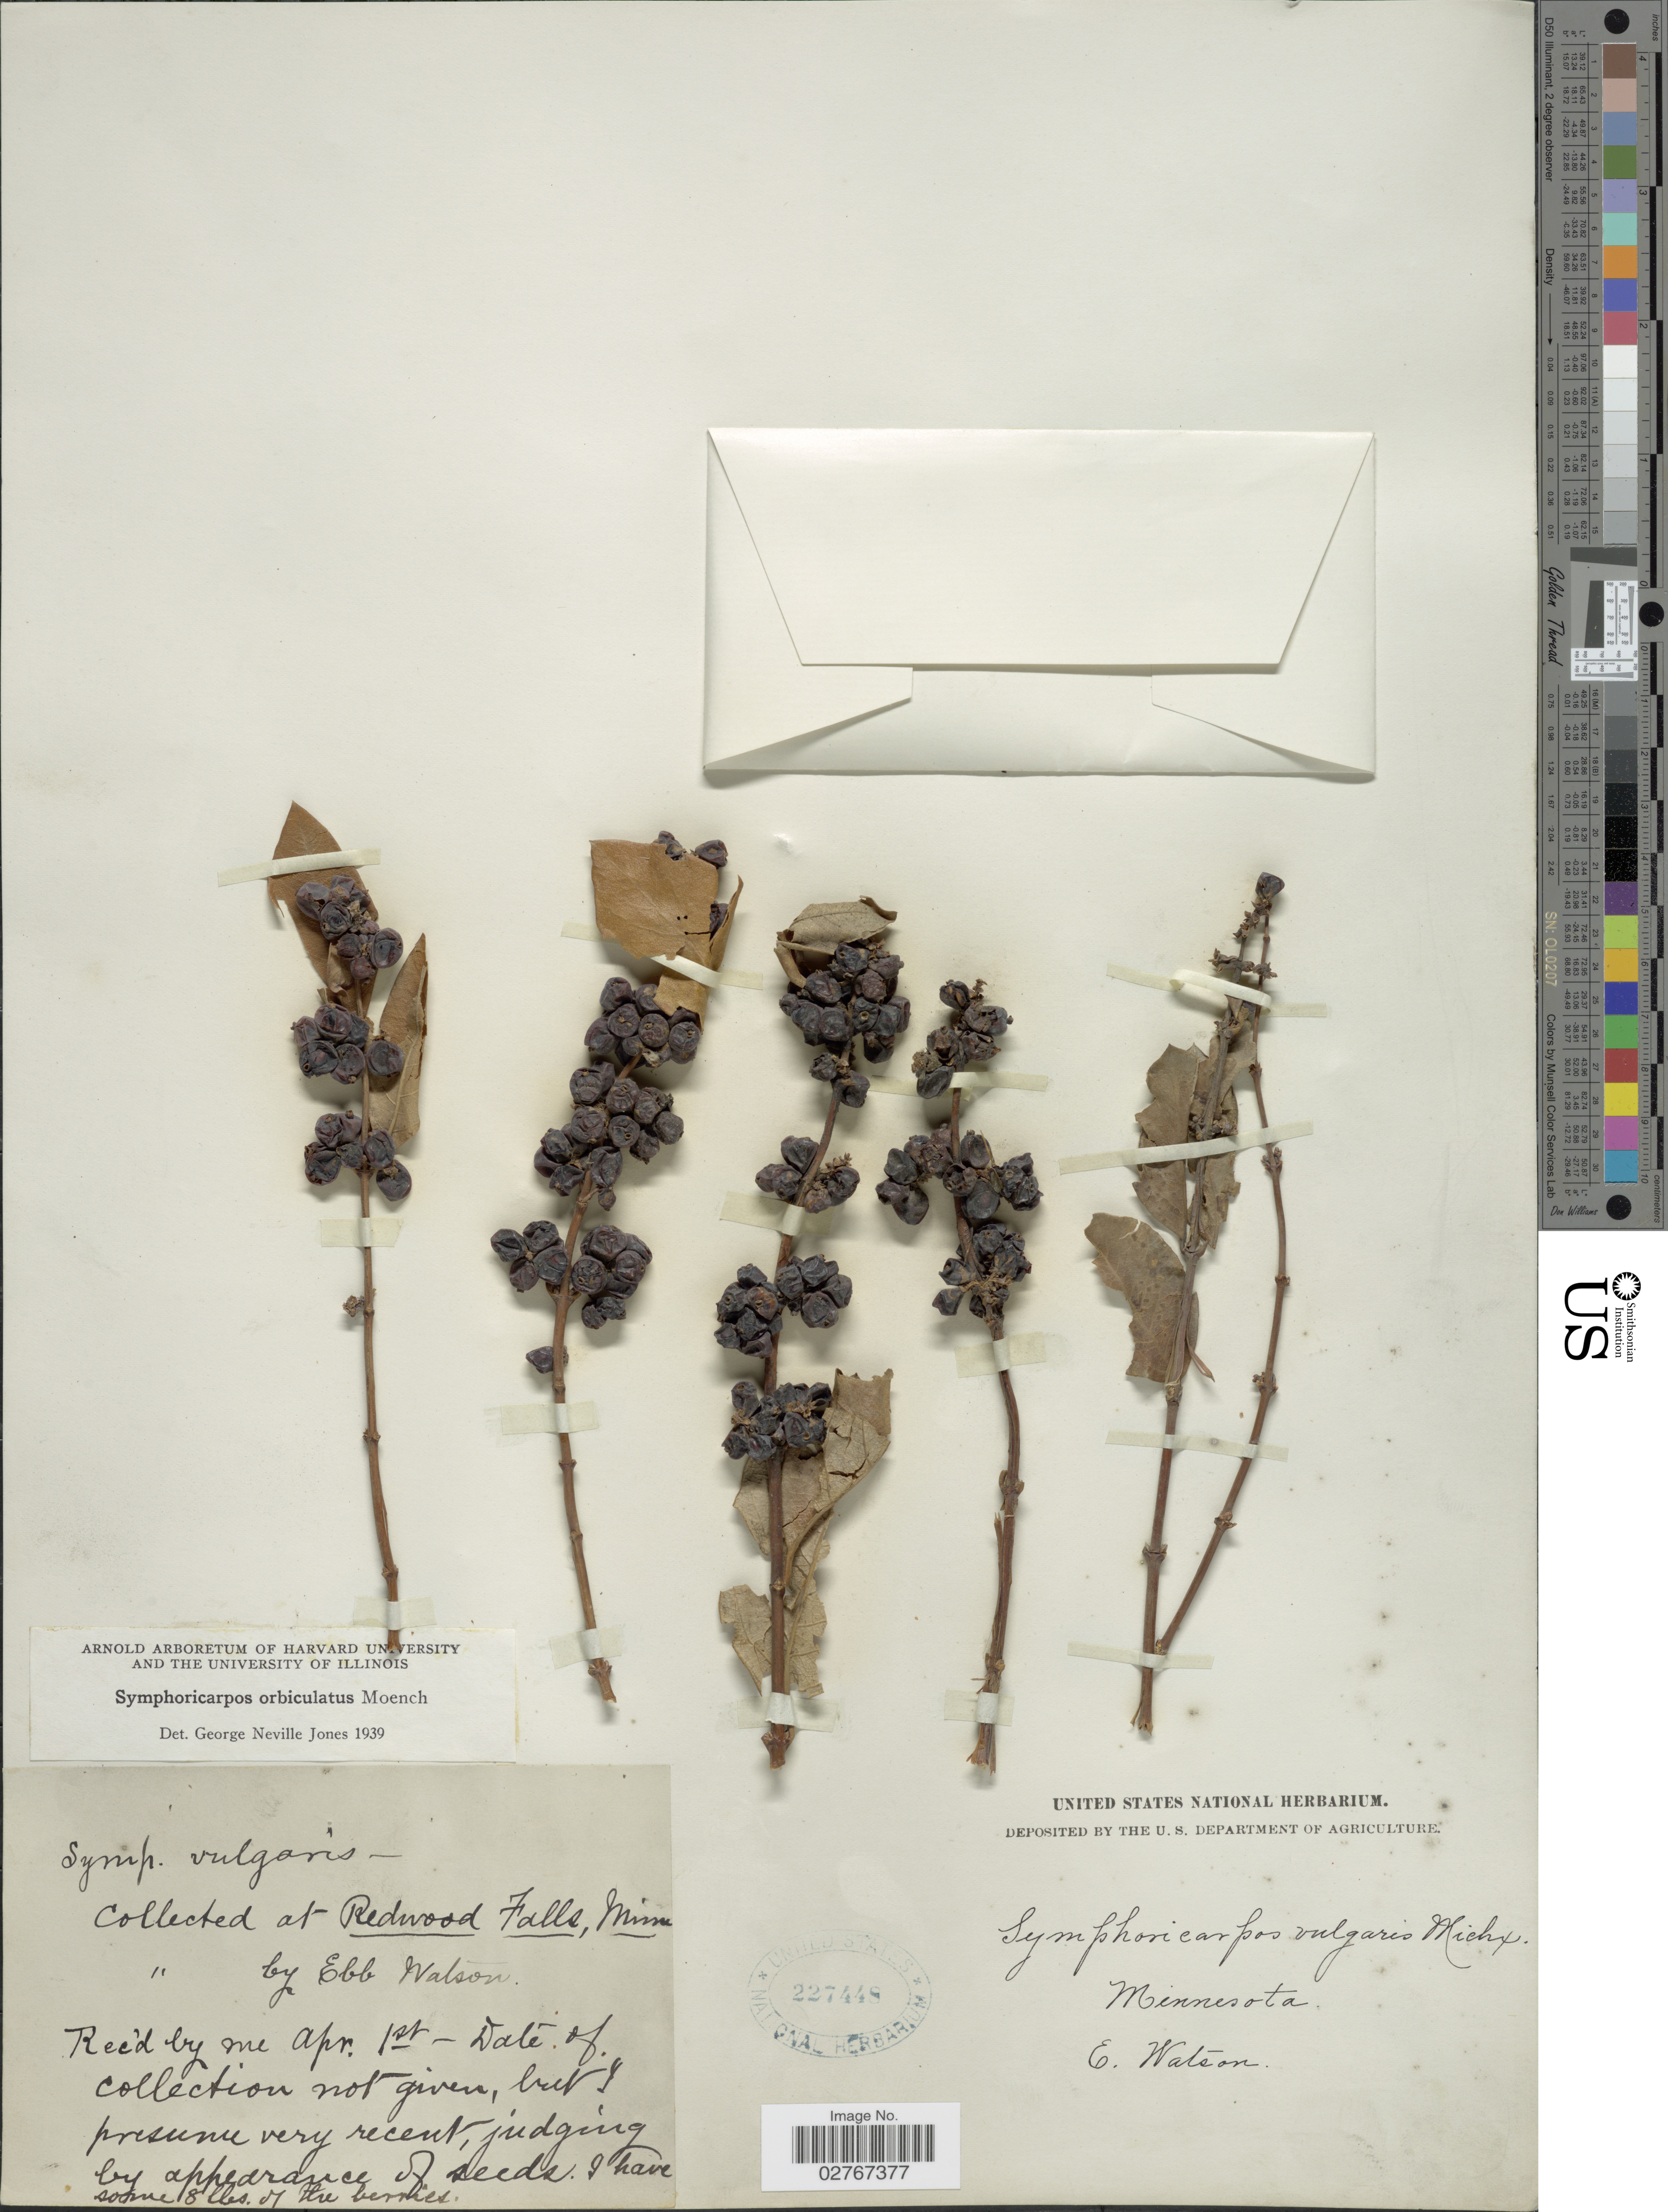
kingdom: Plantae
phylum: Tracheophyta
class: Magnoliopsida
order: Dipsacales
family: Caprifoliaceae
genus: Symphoricarpos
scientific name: Symphoricarpos orbiculatus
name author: Moench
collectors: E. Watson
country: United States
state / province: Minnesota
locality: Redwood Falls.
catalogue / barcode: US 227448